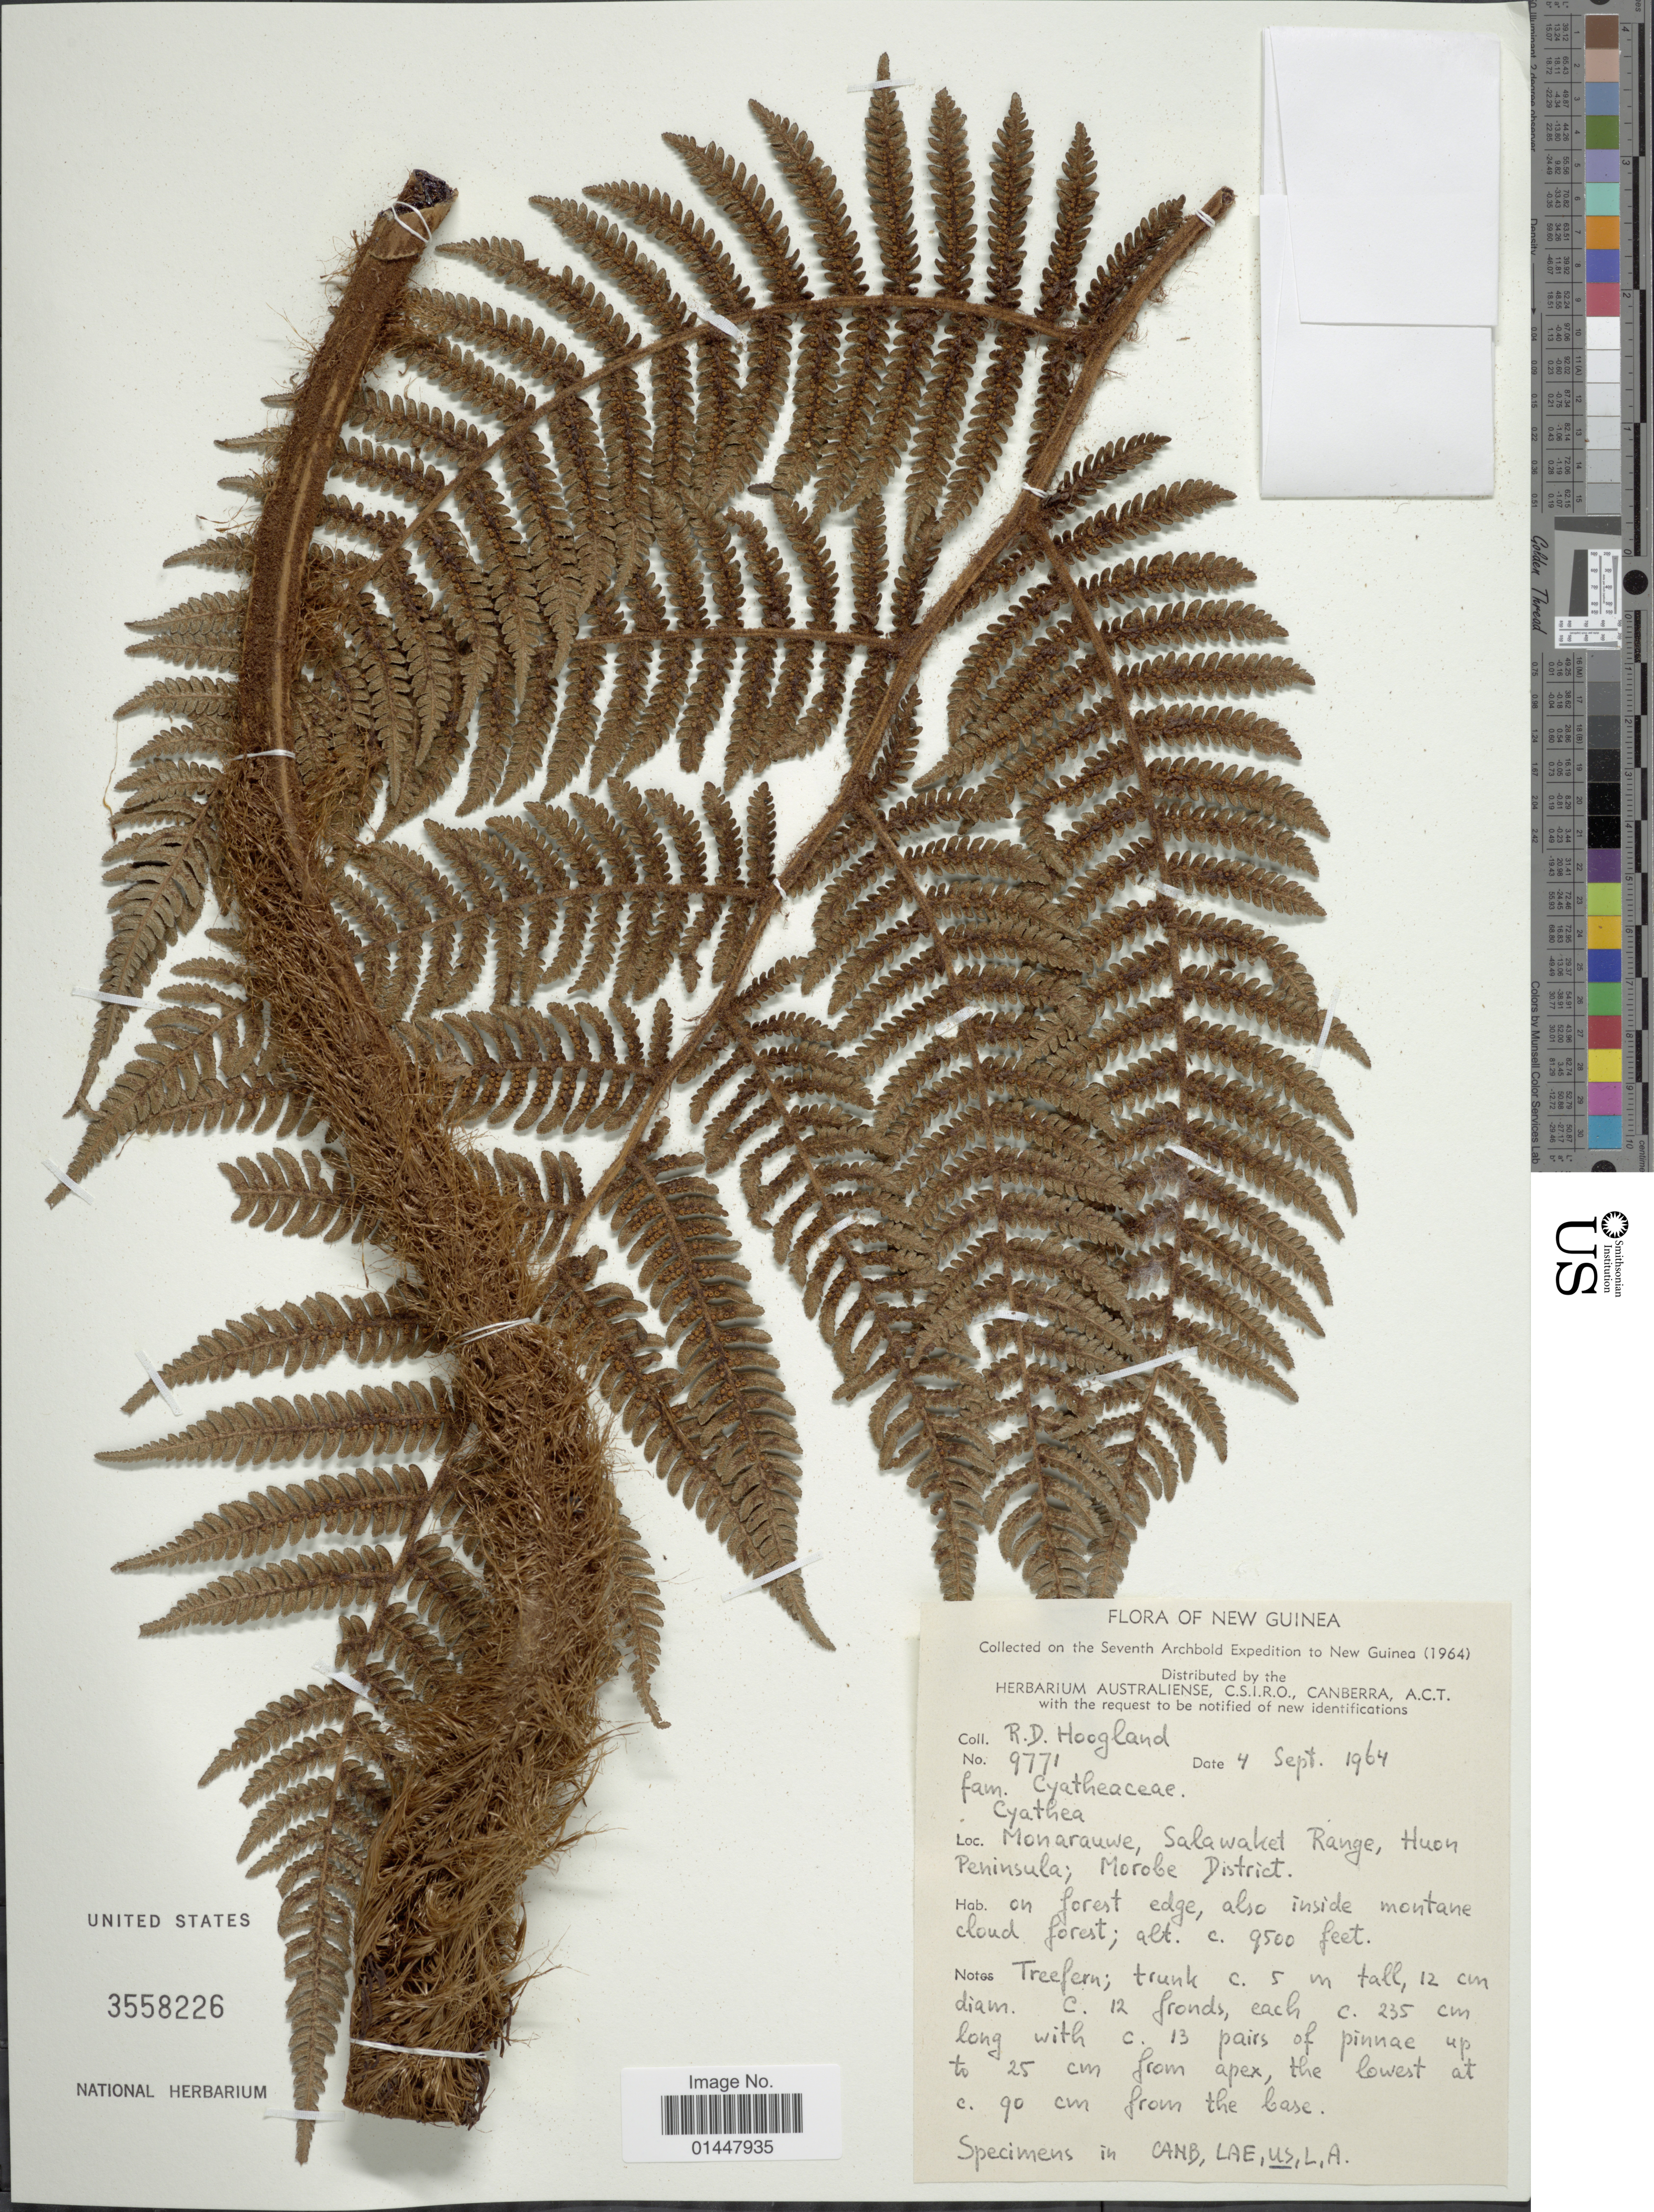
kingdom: Plantae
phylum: Tracheophyta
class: Polypodiopsida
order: Cyatheales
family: Cyatheaceae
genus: Sphaeropteris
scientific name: Sphaeropteris sp.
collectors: R. D. Hoogland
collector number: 9771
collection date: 1964-09-04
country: Papua New Guinea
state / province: Morobe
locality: New Guinea, Monarauwe, Salawaket Range, Huon Peninsula, Morobe District.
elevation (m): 2896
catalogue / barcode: US 3558226